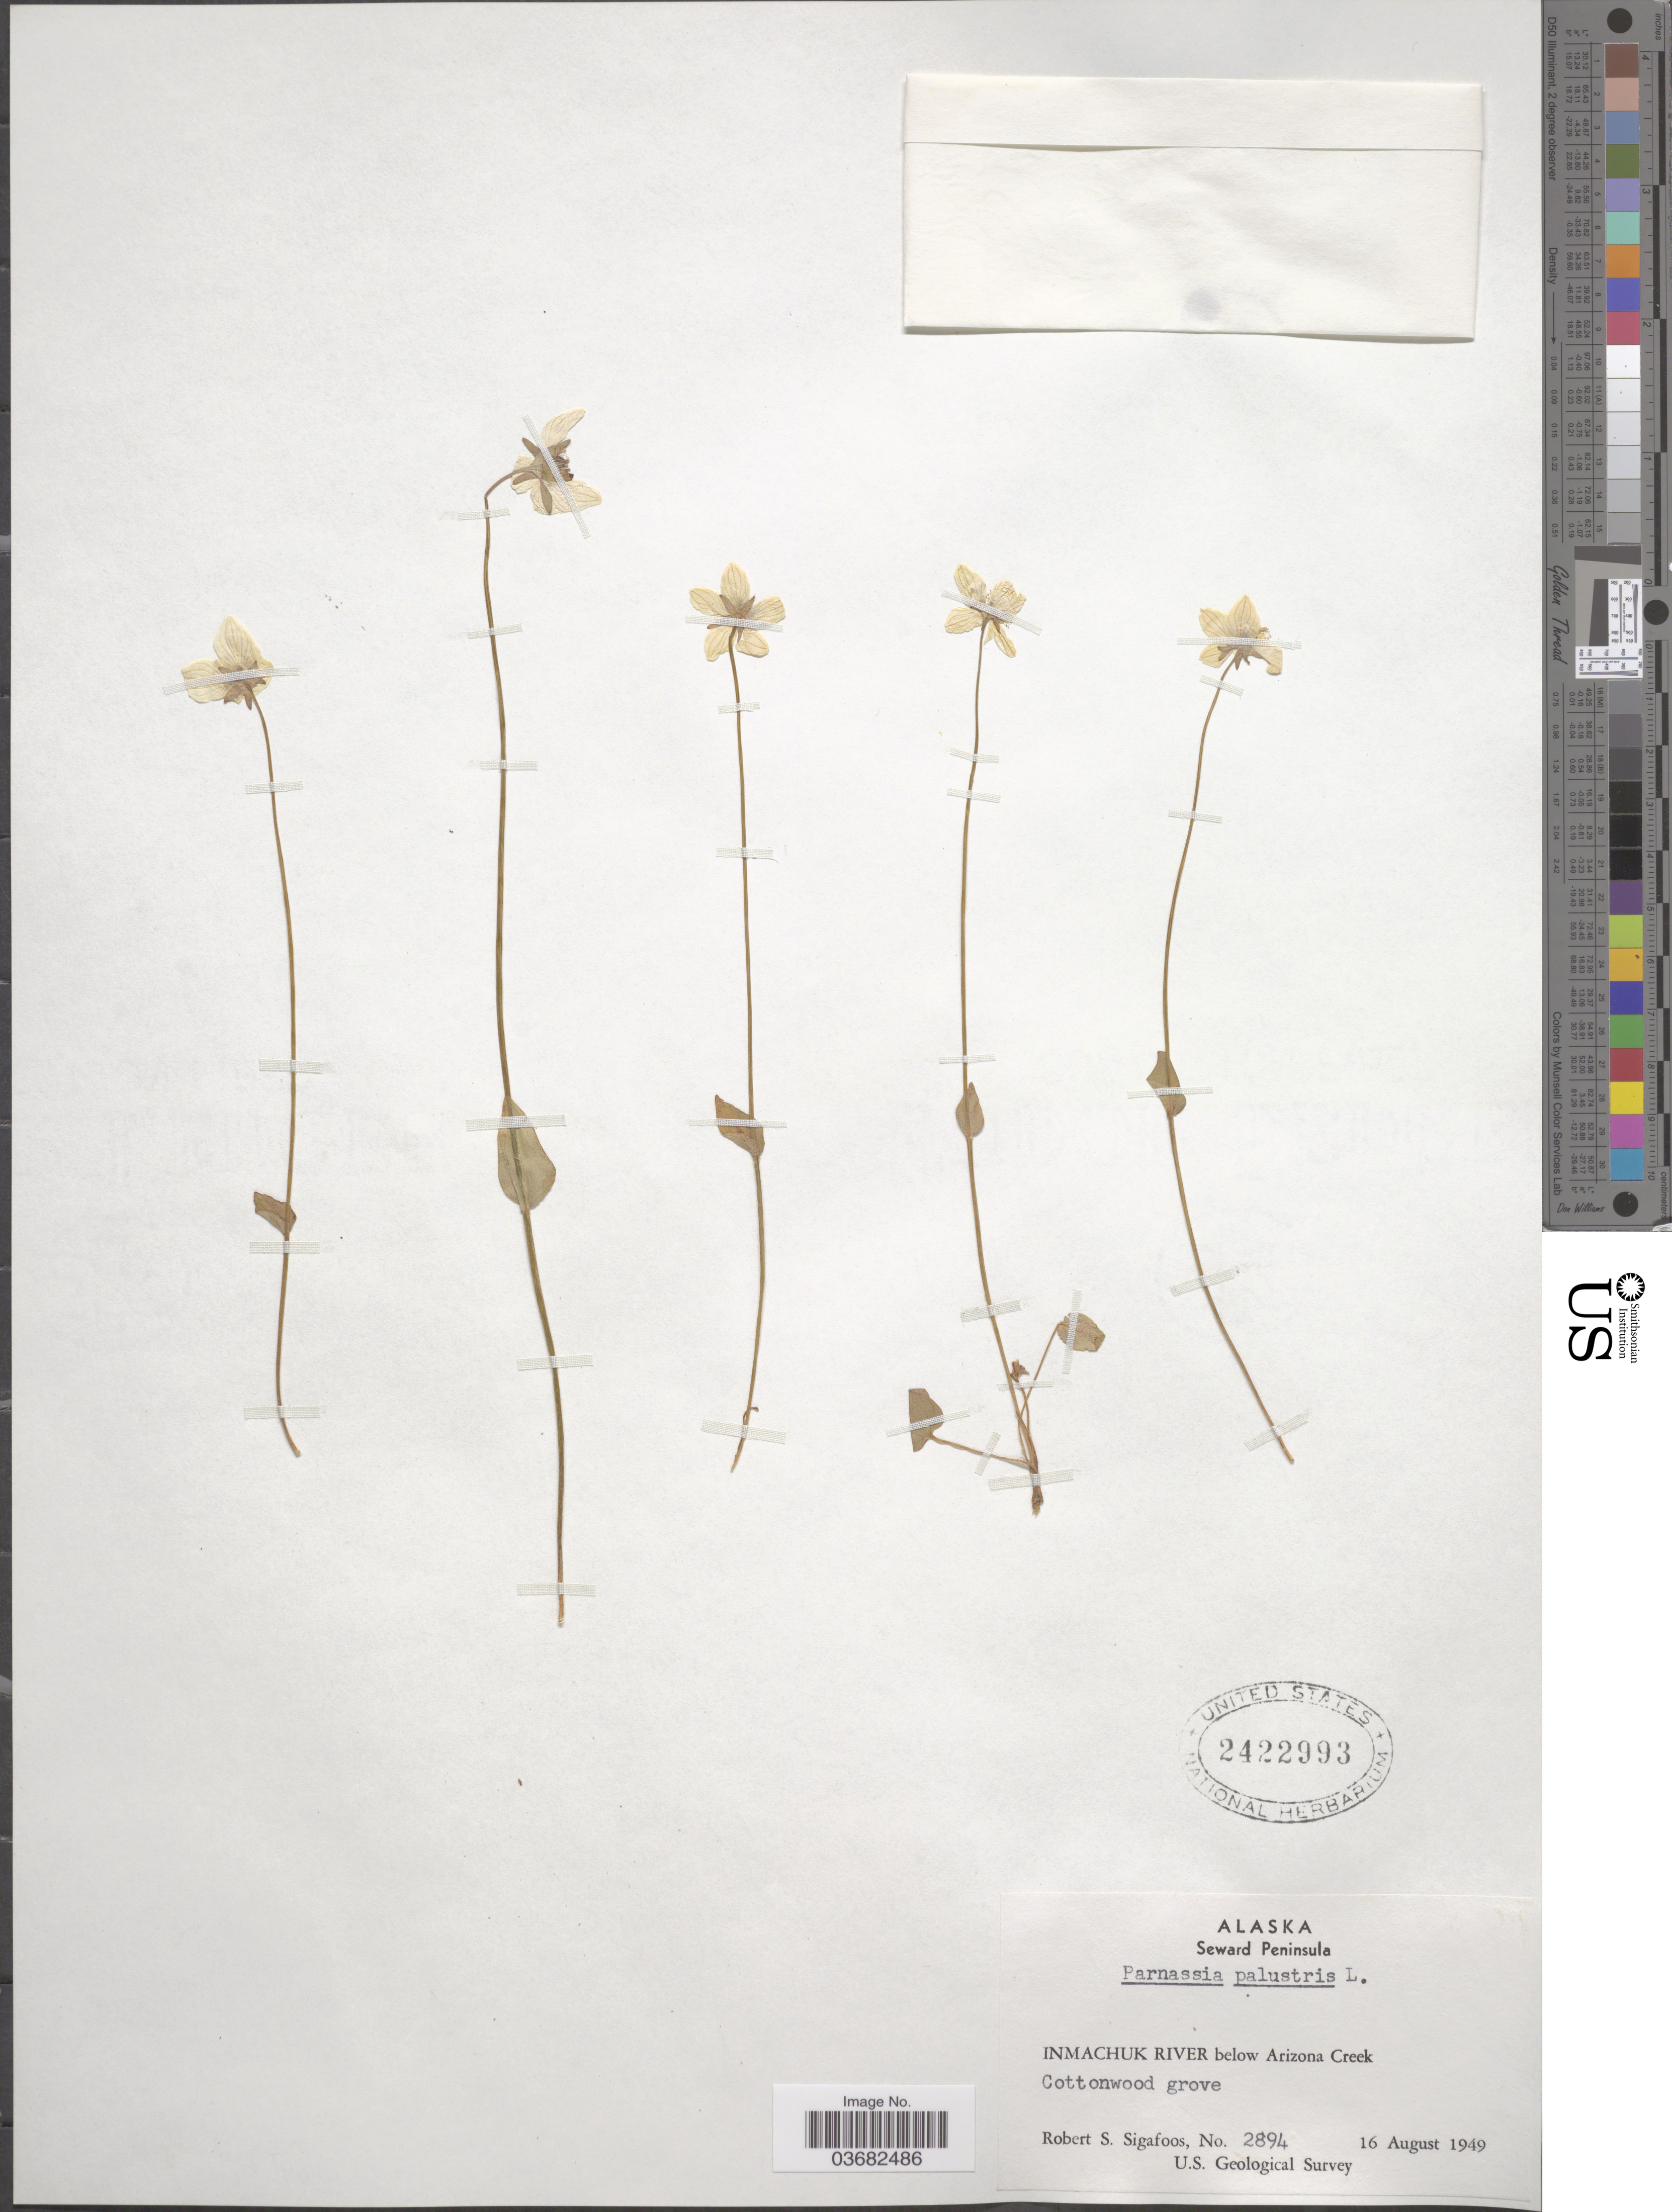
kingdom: Plantae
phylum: Tracheophyta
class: Magnoliopsida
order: Celastrales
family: Parnassiaceae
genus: Parnassia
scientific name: Parnassia palustris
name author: L.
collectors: R. Sigafoos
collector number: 2894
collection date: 1949-08-16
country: United States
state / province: Alaska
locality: Seward Peninsula. Inmachuk River below Arizona Creek. Cottonwood grove. U. S. Geological Survey.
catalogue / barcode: US 2422993